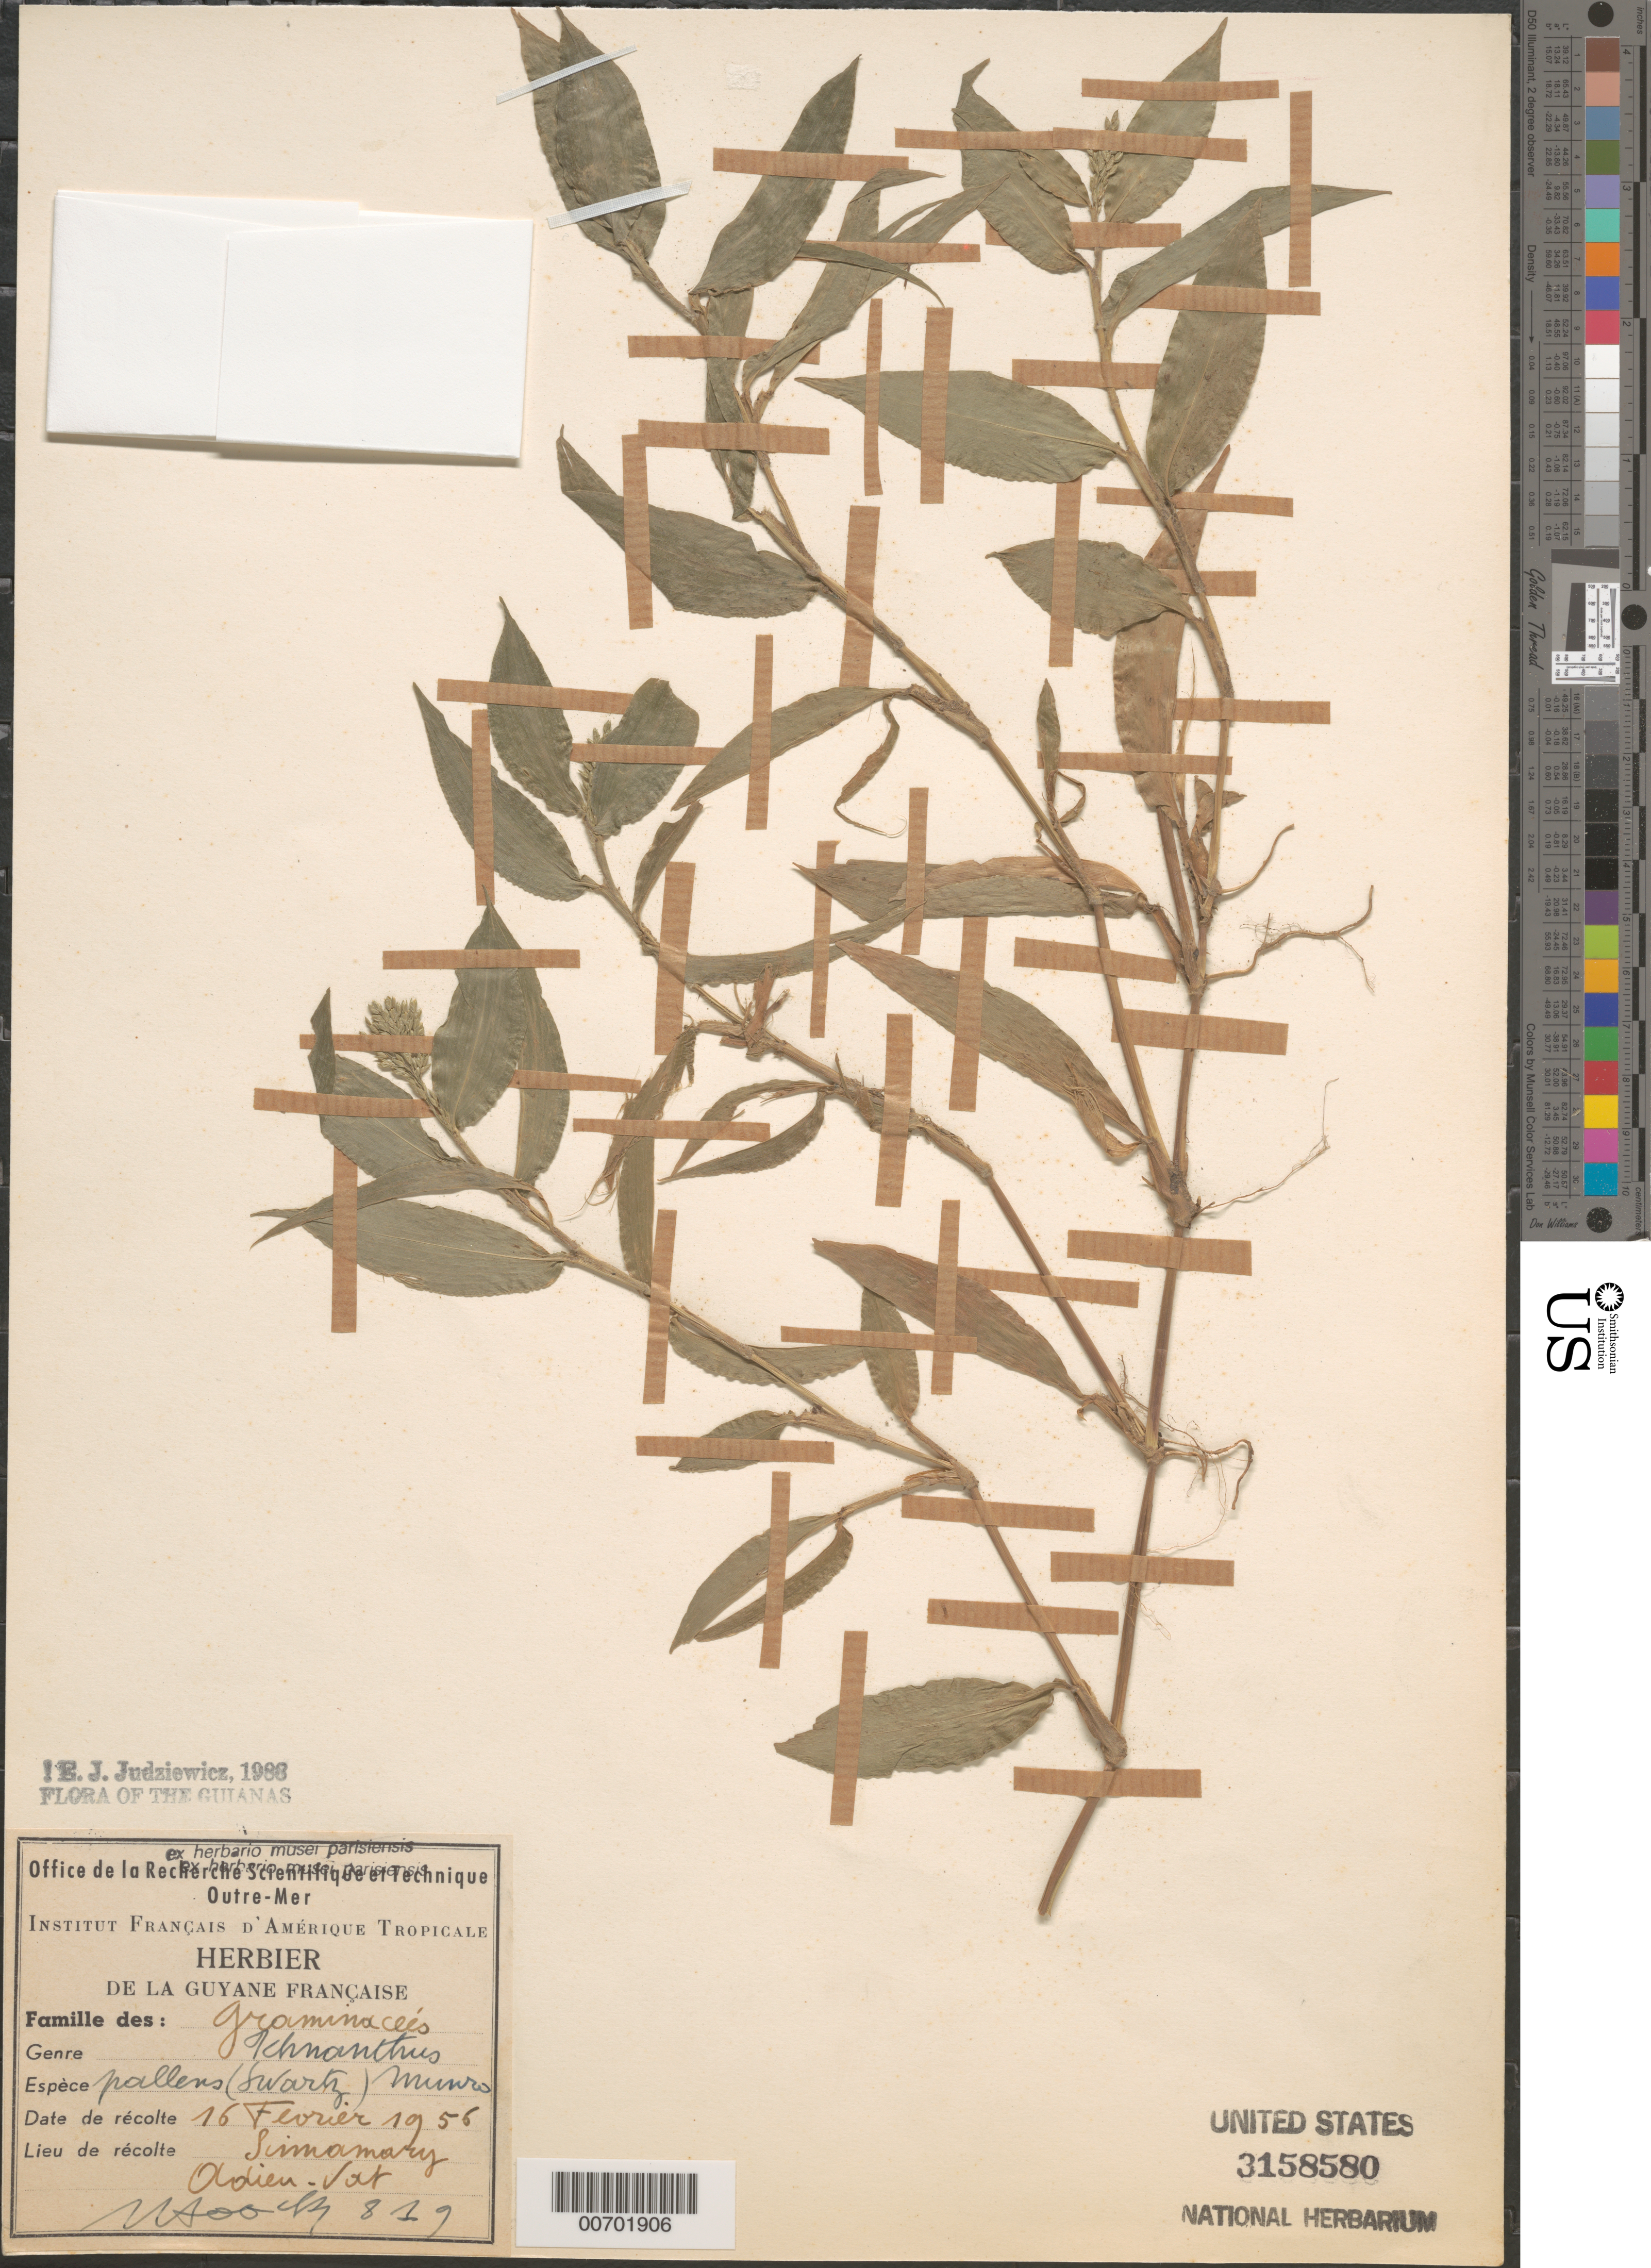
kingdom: Plantae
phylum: Tracheophyta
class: Liliopsida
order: Poales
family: Poaceae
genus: Ichnanthus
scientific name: Ichnanthus pallens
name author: (Sw.) Munro ex Benth.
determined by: Judziewicz, E. J.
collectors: J. Hoock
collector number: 819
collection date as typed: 16-Feb-56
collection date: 1956-02-16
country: French Guiana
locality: Sinnamary, Adien-Sat?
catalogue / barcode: US 3158580